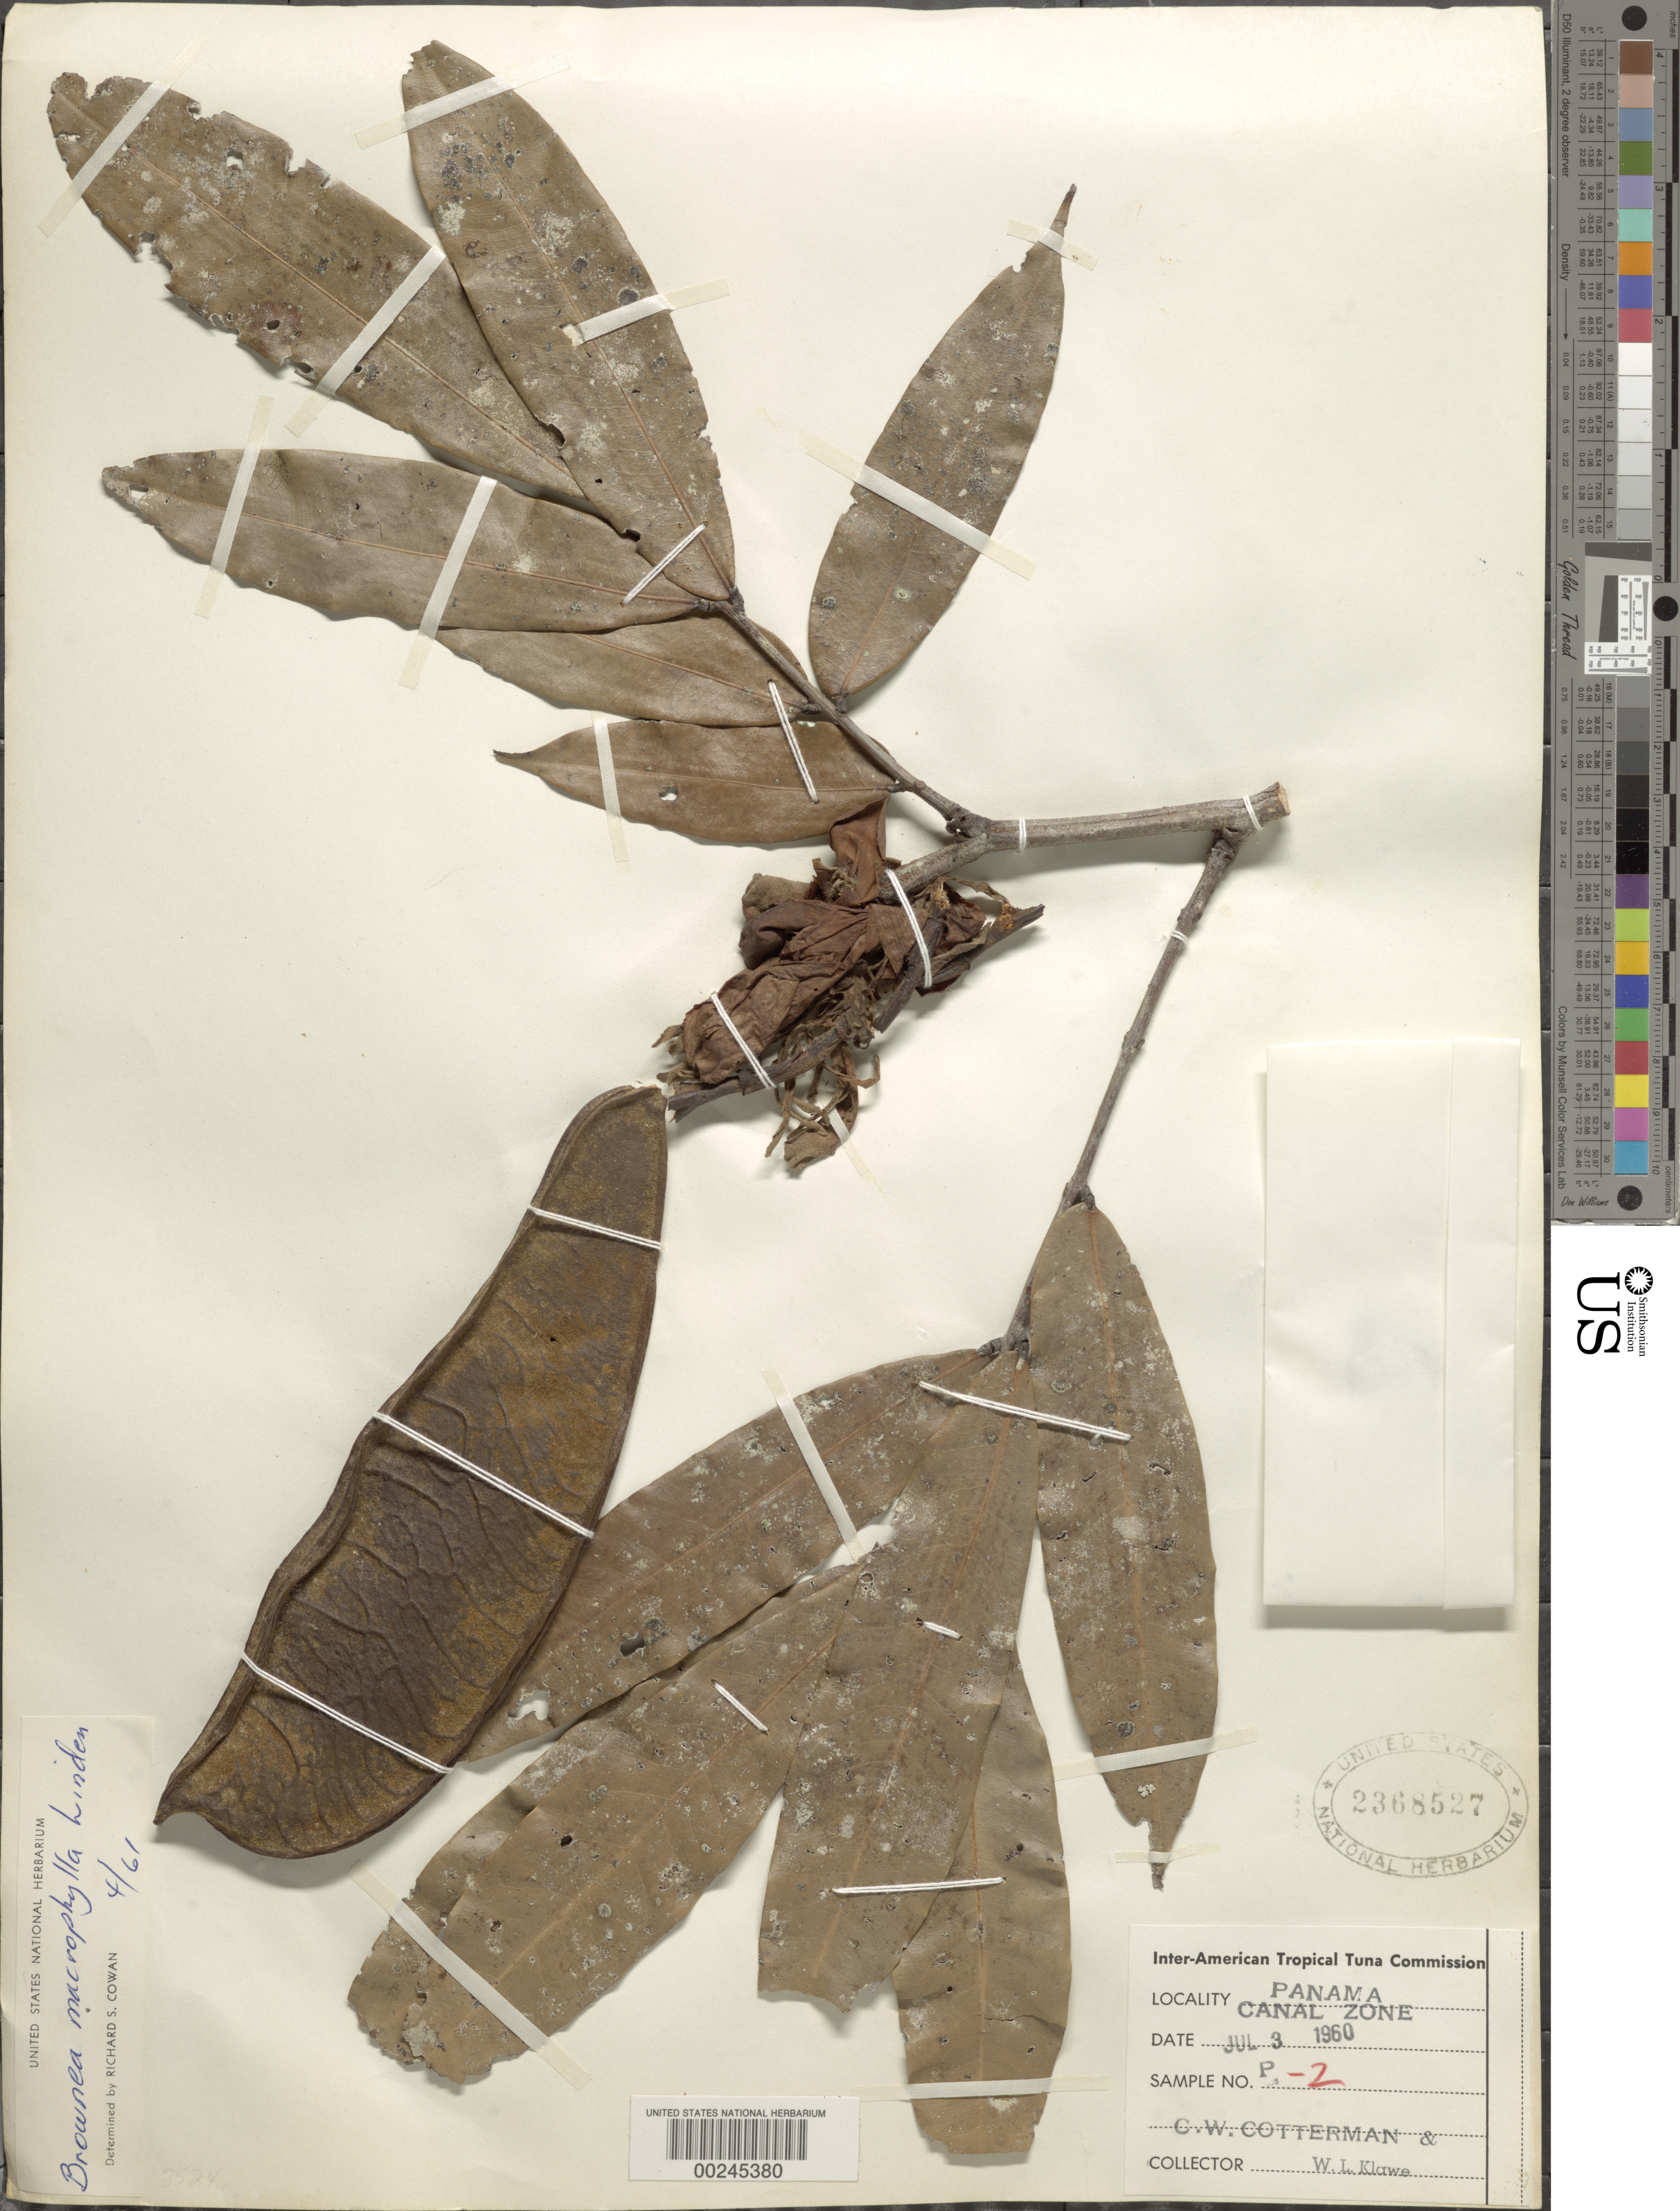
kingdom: Plantae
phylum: Tracheophyta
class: Magnoliopsida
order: Fabales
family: Fabaceae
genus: Brownea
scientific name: Brownea macrophylla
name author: B.L. Linden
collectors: C. Cotterman & W. Klawe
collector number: P-2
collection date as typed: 03 Jul 1960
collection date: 1960-07-03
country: Panama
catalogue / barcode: US 2368527